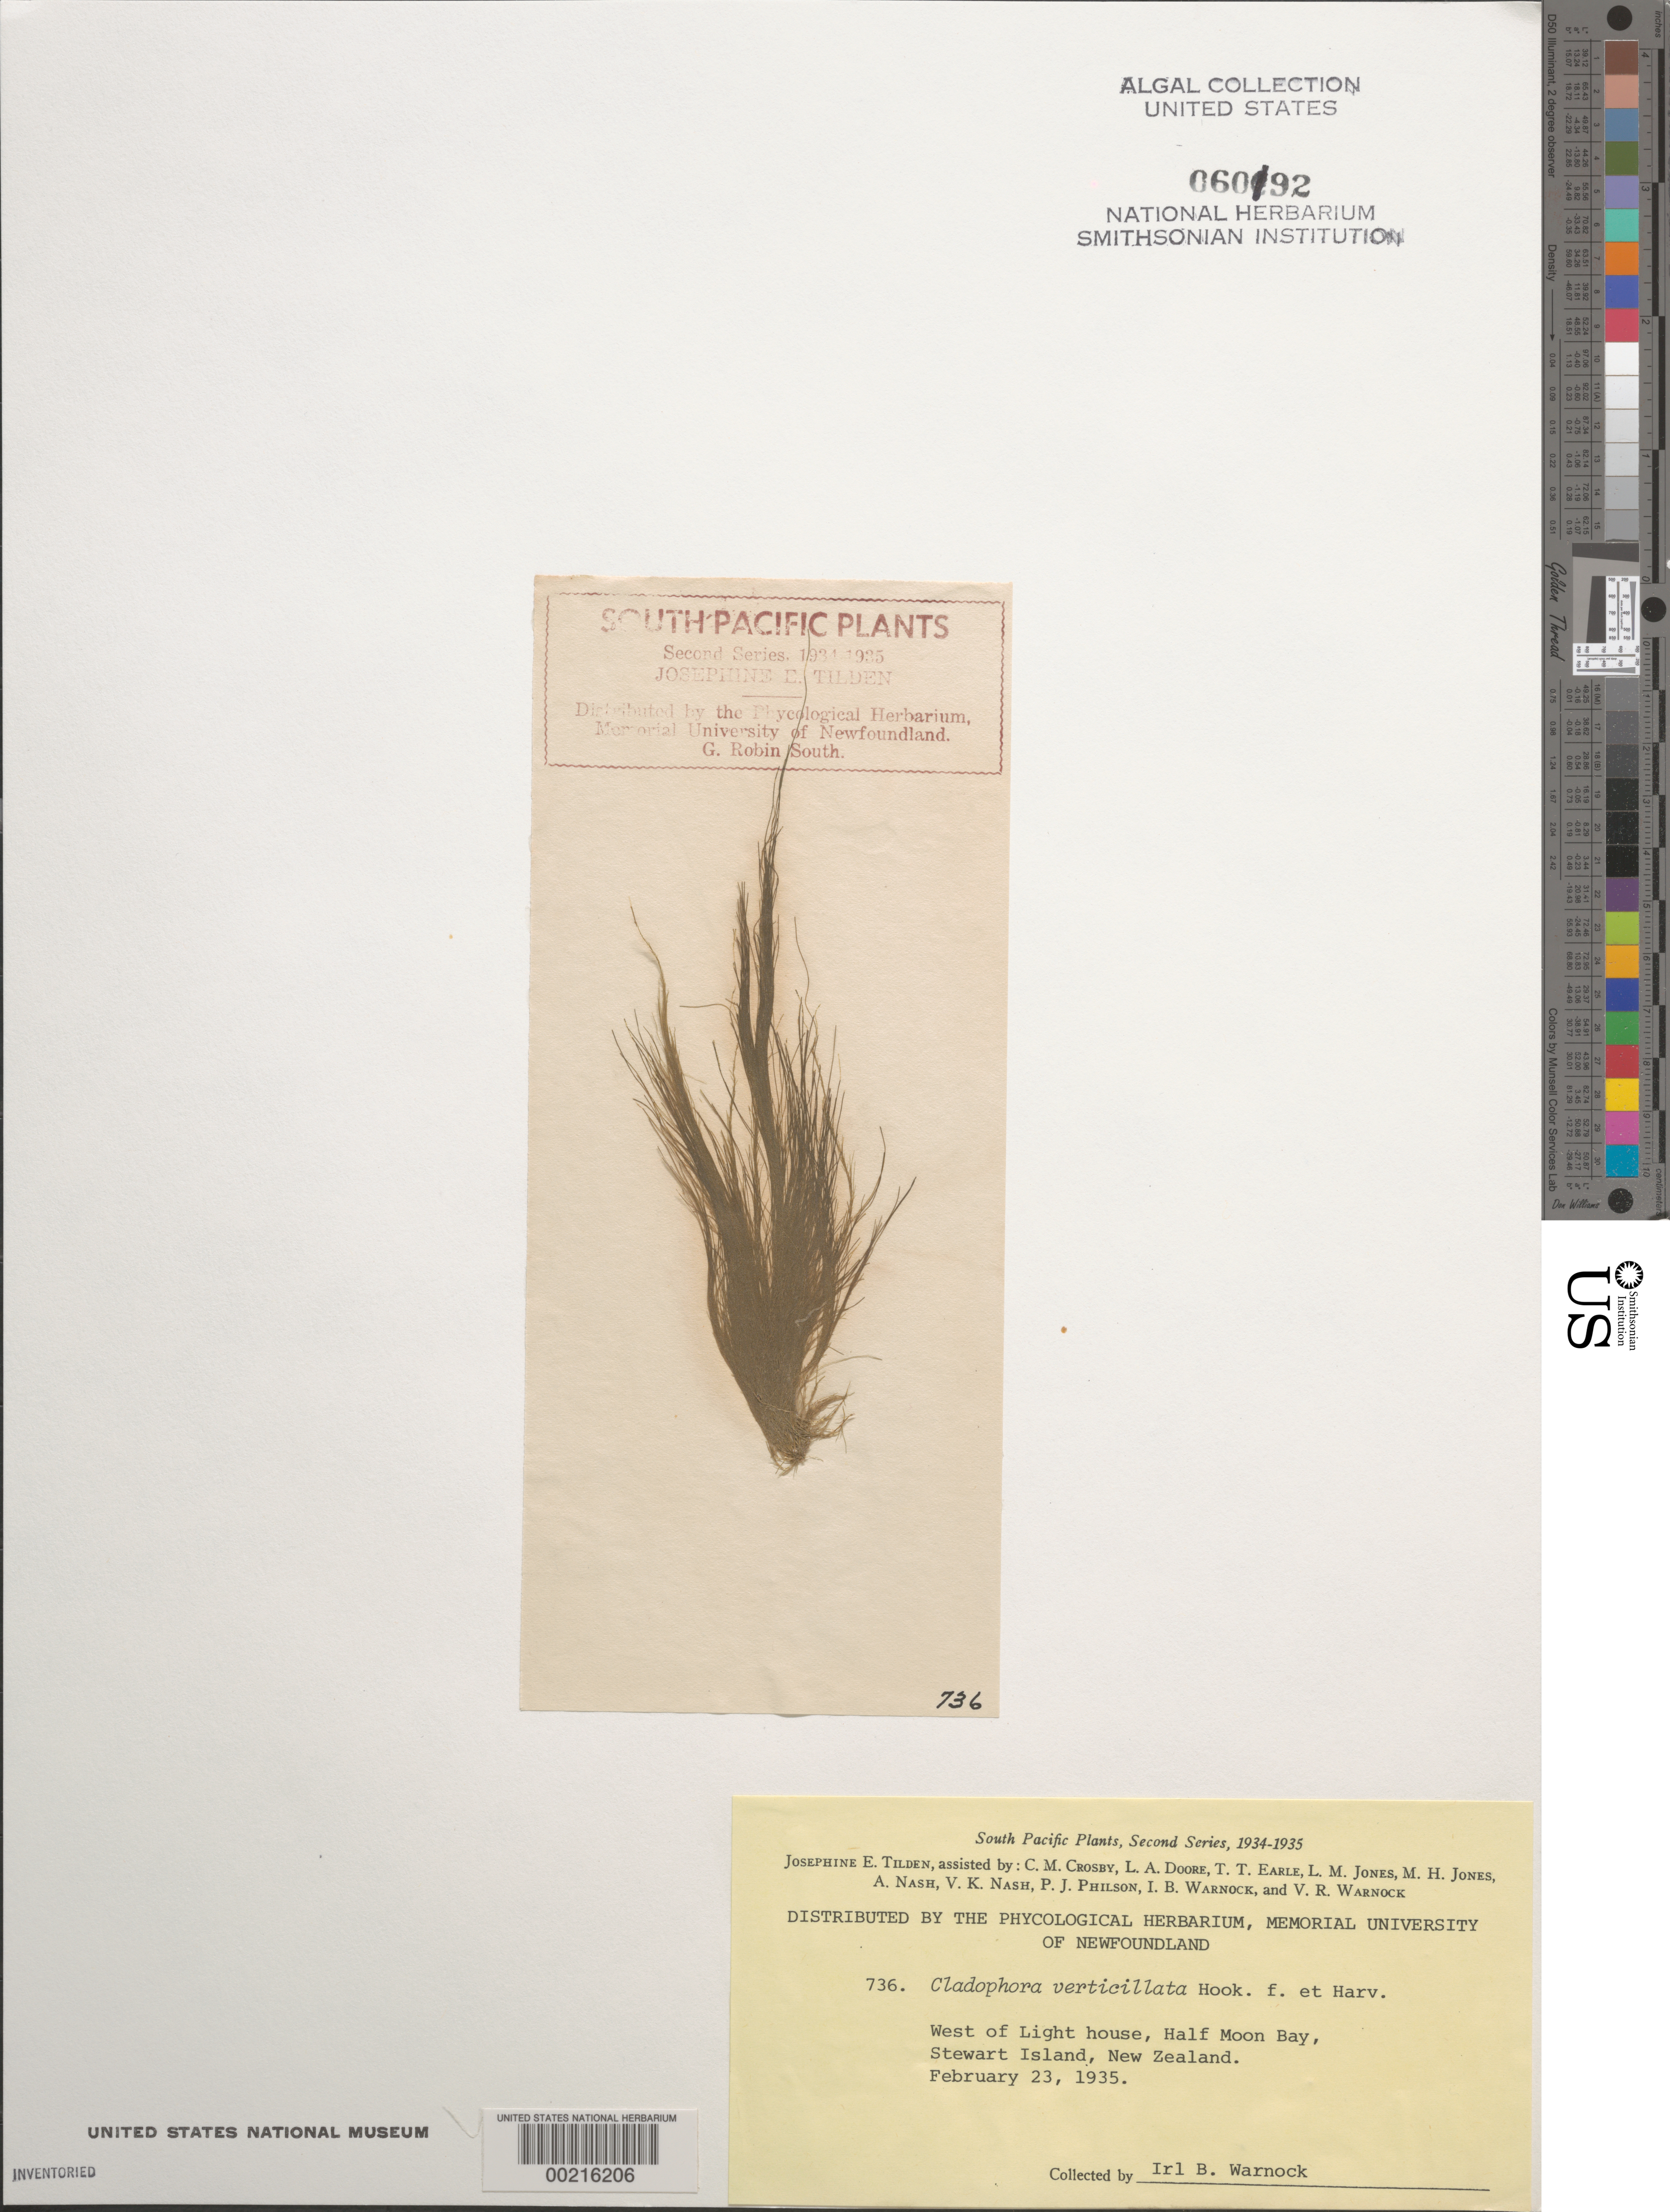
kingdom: Plantae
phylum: Chlorophyta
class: Ulvophyceae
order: Cladophorales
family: Cladophoraceae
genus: Cladophora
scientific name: Cladophora verticillata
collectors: I. Warnock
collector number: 736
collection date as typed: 23 Feb 1935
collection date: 1935-02-23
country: New Zealand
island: Stewart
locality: Half moon bay west of lighthouse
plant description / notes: Tilden, South Pacific Plants, Second Series, 1934-1935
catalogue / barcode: US 60192